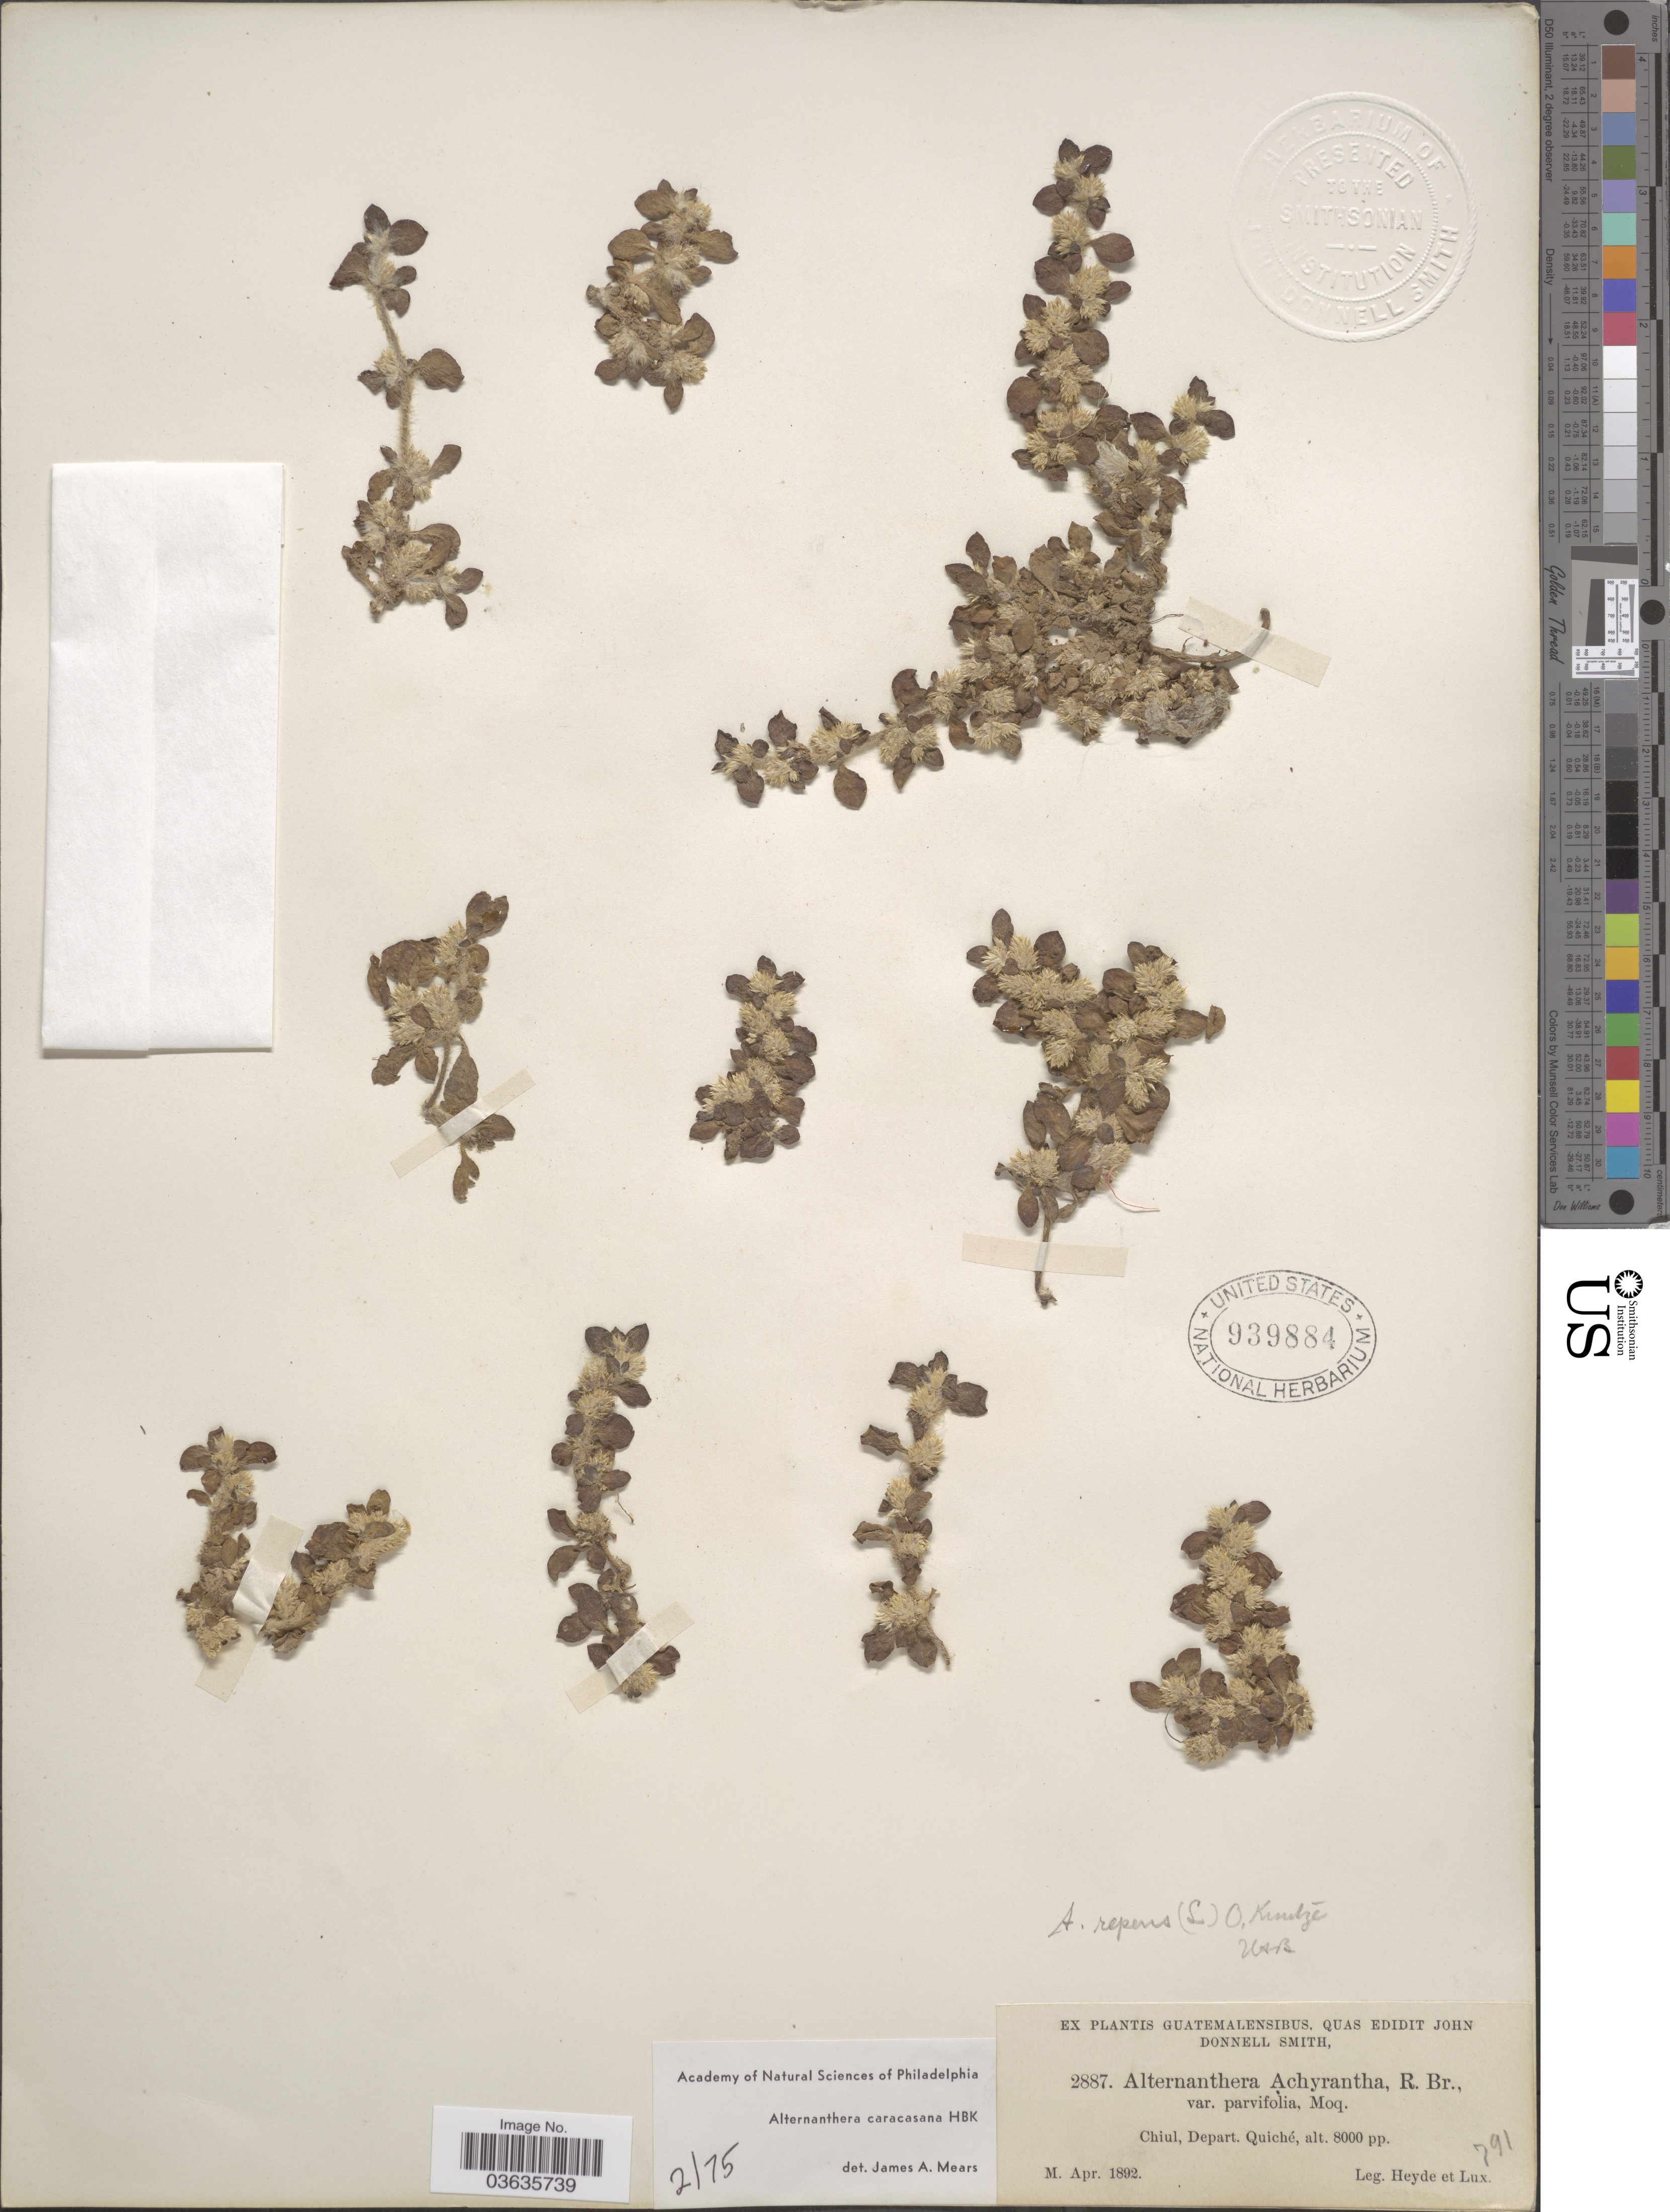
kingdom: Plantae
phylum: Tracheophyta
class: Magnoliopsida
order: Caryophyllales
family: Amaranthaceae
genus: Alternanthera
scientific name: Alternanthera caracasana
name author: Kunth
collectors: Heyde & Lux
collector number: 2887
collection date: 1892-04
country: Guatemala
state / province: El Quiché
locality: Chiul, Depart. Quiché.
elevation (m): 2438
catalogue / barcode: US 939884